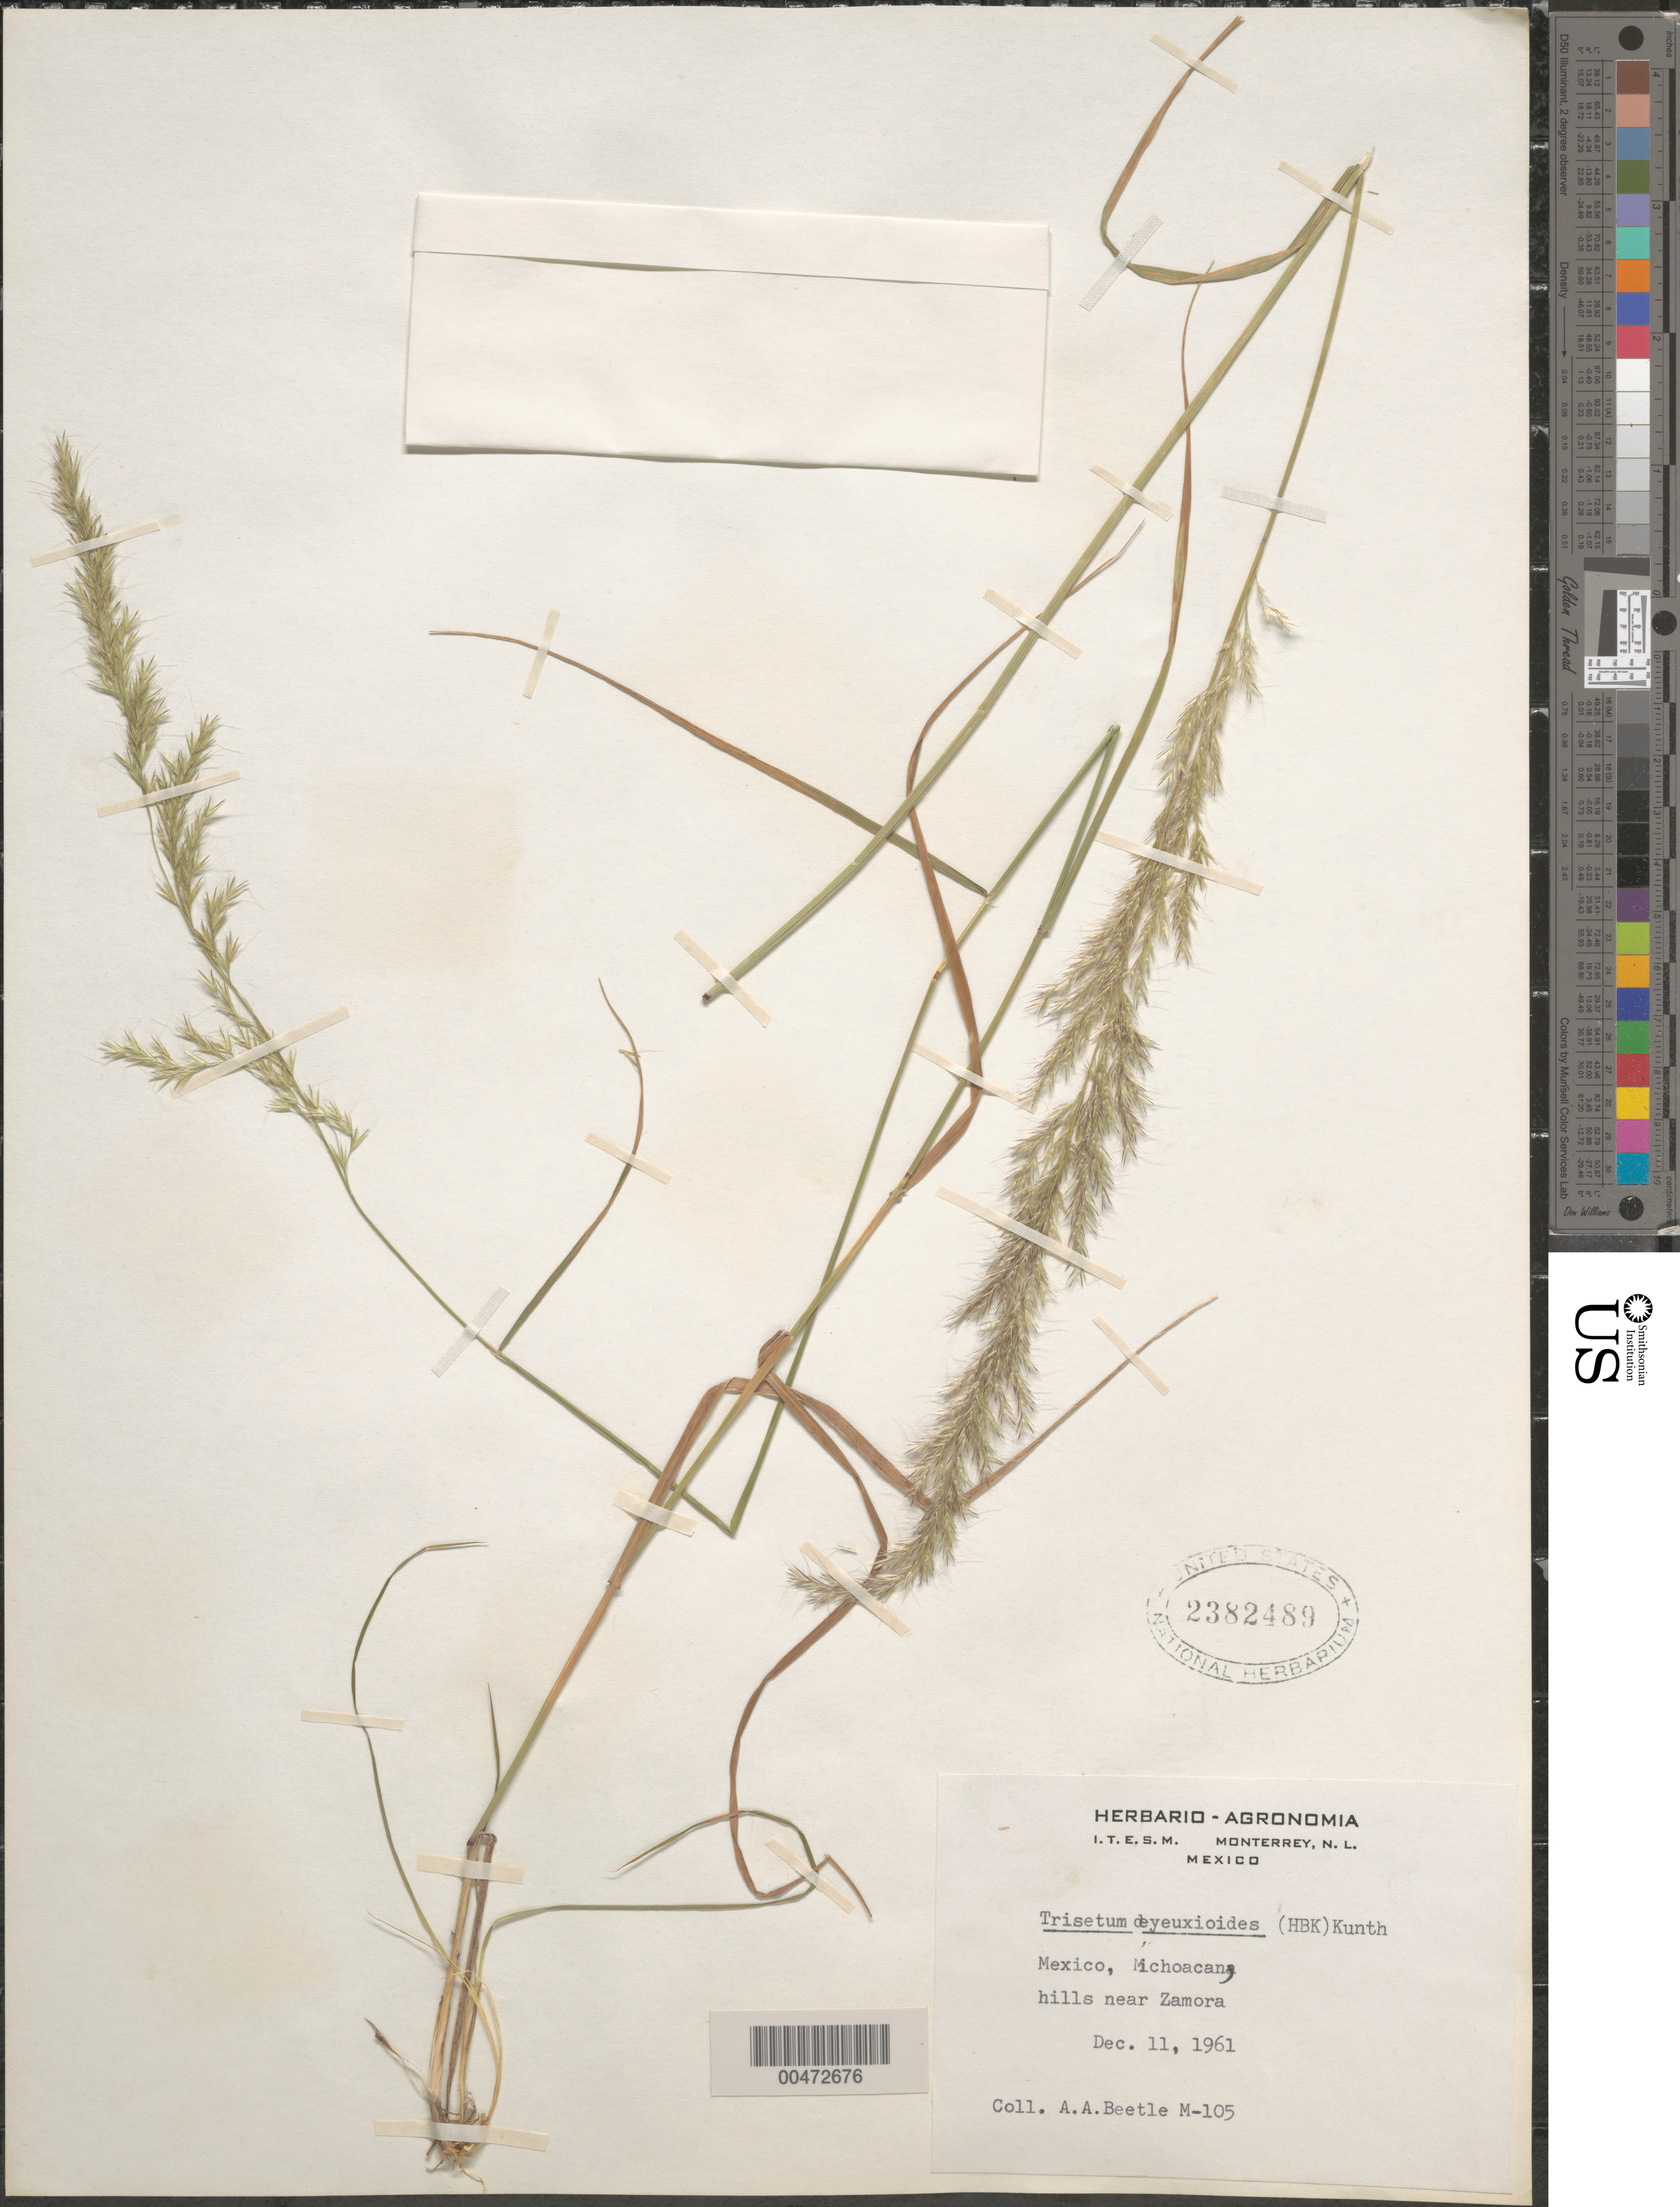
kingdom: Plantae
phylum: Tracheophyta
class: Liliopsida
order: Poales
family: Poaceae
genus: Trisetum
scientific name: Trisetum deyeuxioides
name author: (Kunth) Kunth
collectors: A. A. Beetle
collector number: M-105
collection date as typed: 11 Dec 1961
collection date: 1961-12-11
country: Mexico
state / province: Michoacán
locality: Near Zamora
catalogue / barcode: US 2382489